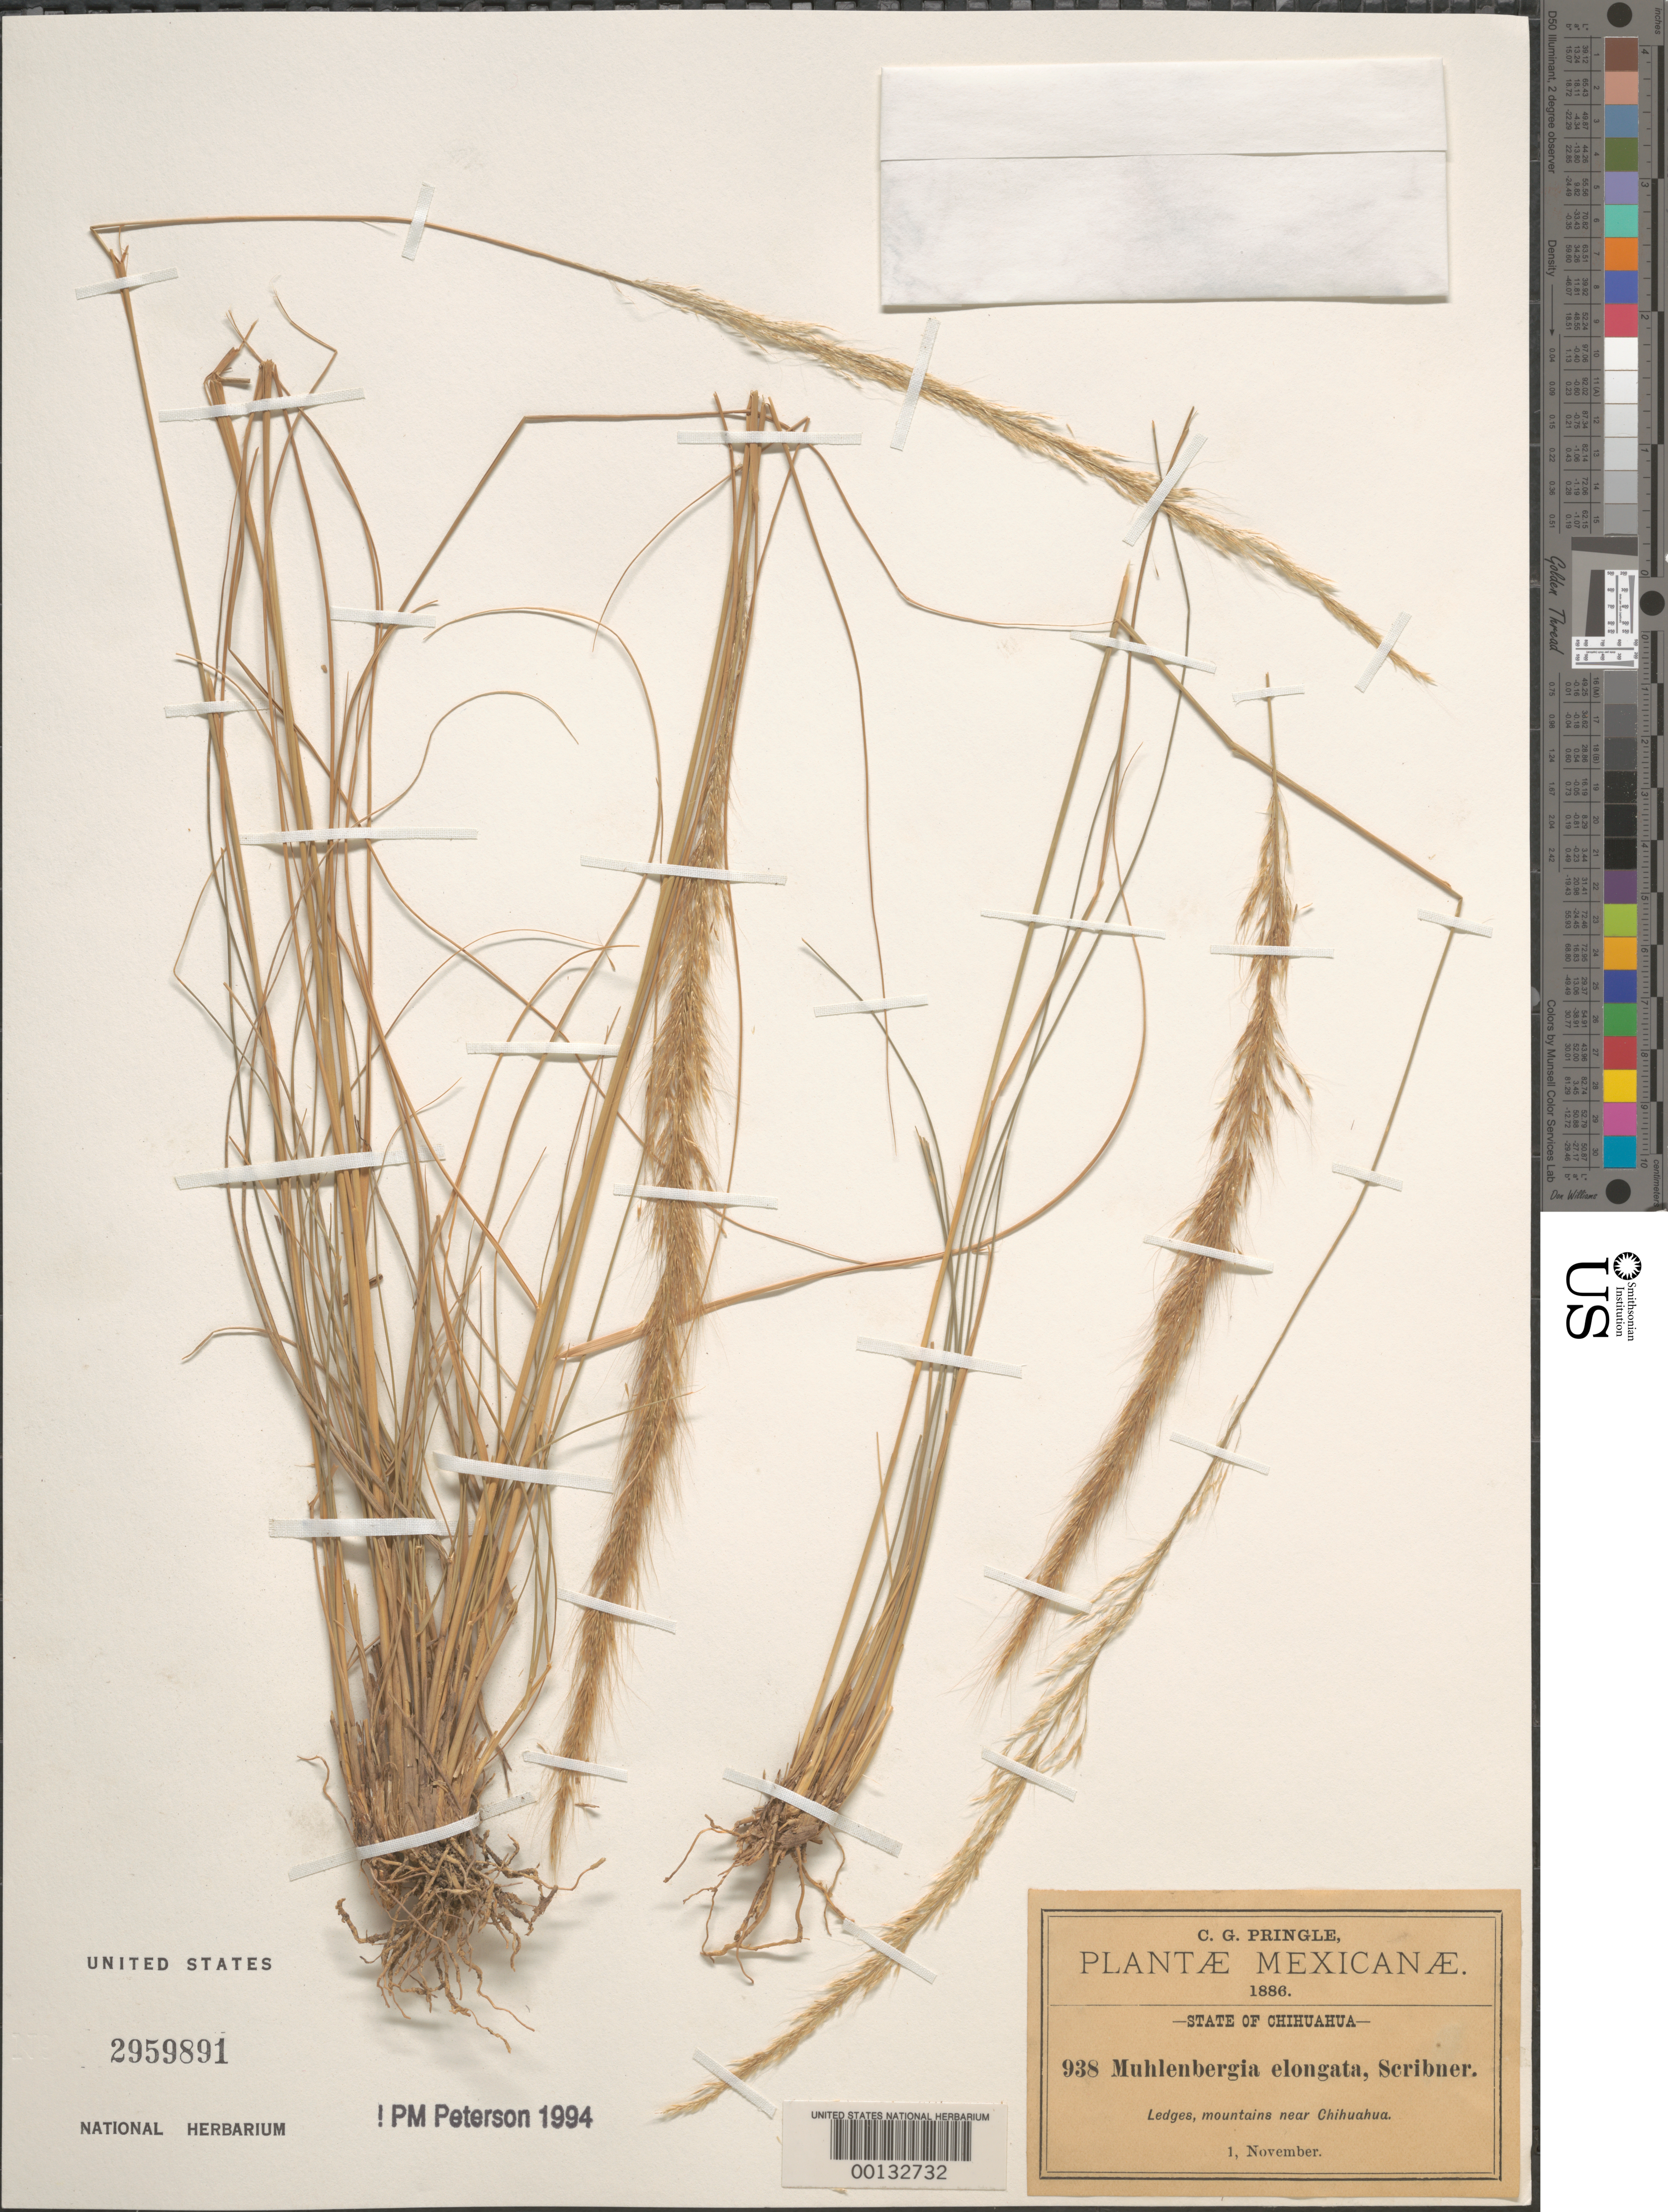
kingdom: Plantae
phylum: Tracheophyta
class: Liliopsida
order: Poales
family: Poaceae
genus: Muhlenbergia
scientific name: Muhlenbergia elongata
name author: Scribn. ex W.J. Beal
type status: Isolectotype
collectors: C. G. Pringle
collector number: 398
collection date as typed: Aug 1885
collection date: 1885-08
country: Mexico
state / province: Chihuahua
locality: Near Chihuahua.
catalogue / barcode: US 2959891